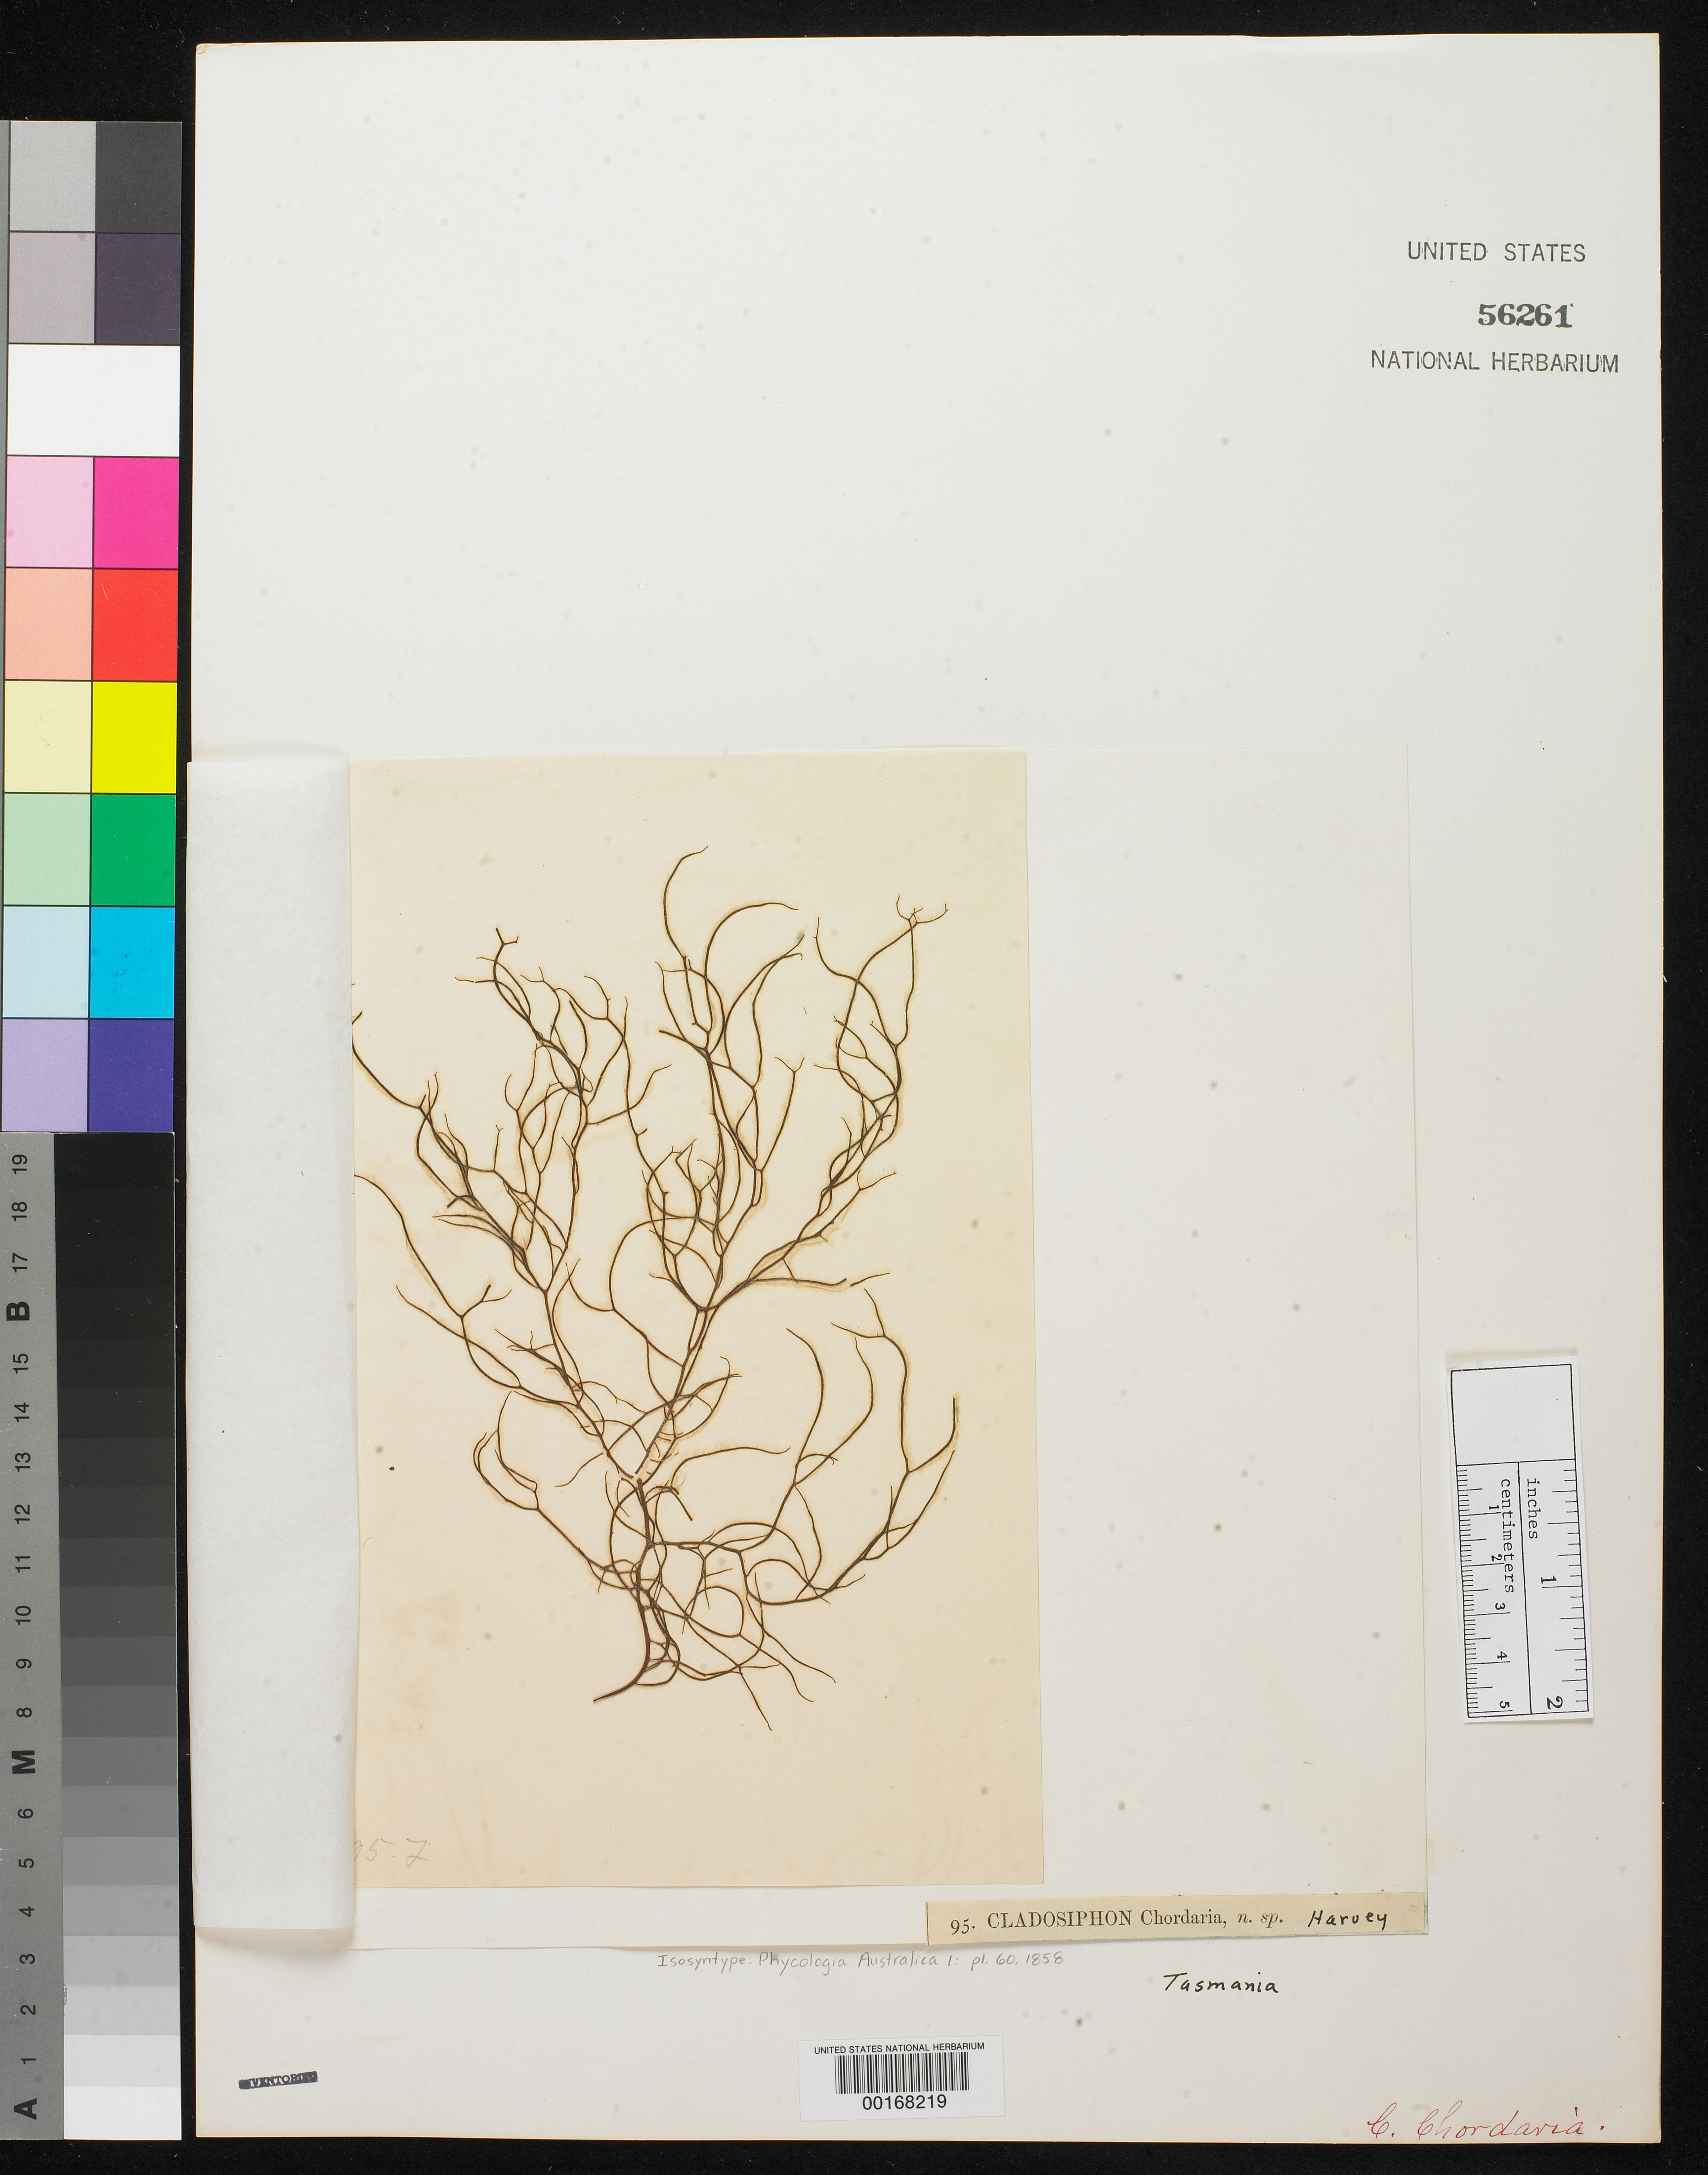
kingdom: Chromista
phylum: Ochrophyta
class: Phaeophyceae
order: Ectocarpales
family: Chordariaceae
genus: Cladosiphon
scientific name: Cladosiphon chordaria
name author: Harv.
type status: Syntype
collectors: W. Harvey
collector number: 95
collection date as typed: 1854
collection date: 1854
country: Australia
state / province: Tasmania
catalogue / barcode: US 56261